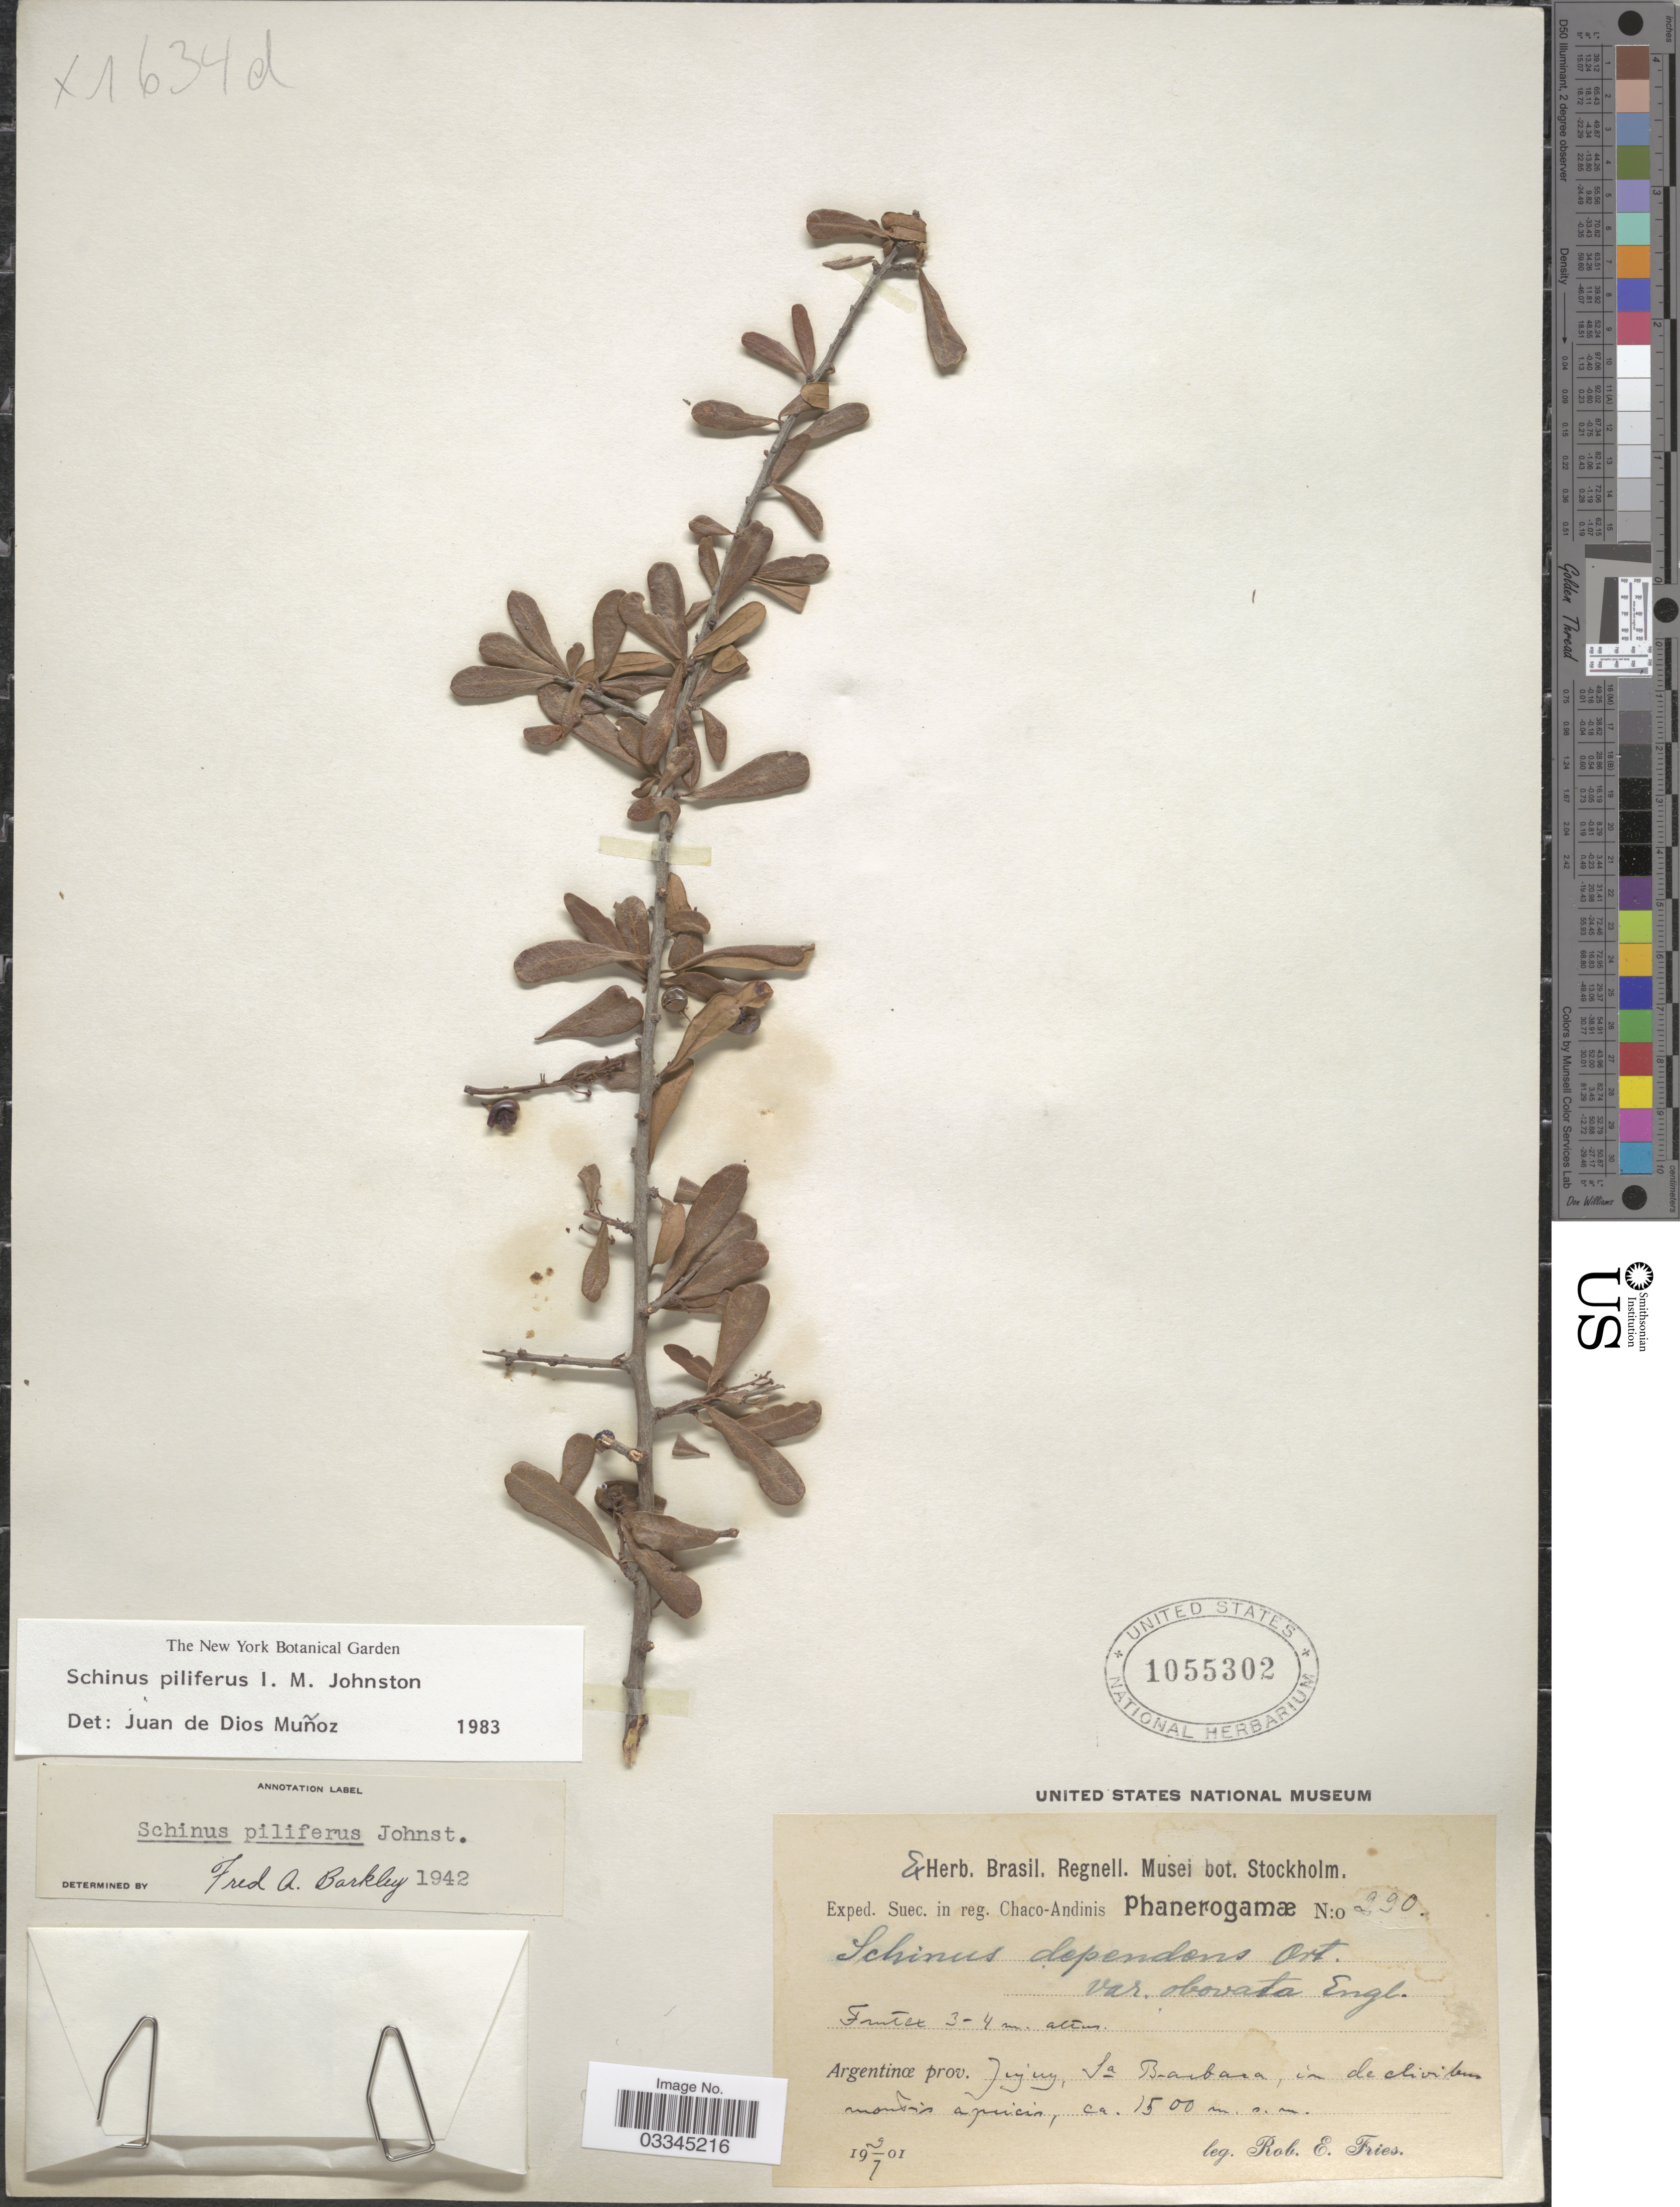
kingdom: Plantae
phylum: Tracheophyta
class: Magnoliopsida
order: Sapindales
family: Anacardiaceae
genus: Schinus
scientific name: Schinus pilifera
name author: I.M. Johnst.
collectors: R. E. Fries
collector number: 290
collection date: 1901-07-09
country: Argentina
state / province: Jujuy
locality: Sa Barbara.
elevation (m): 1500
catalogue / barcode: US 1055302